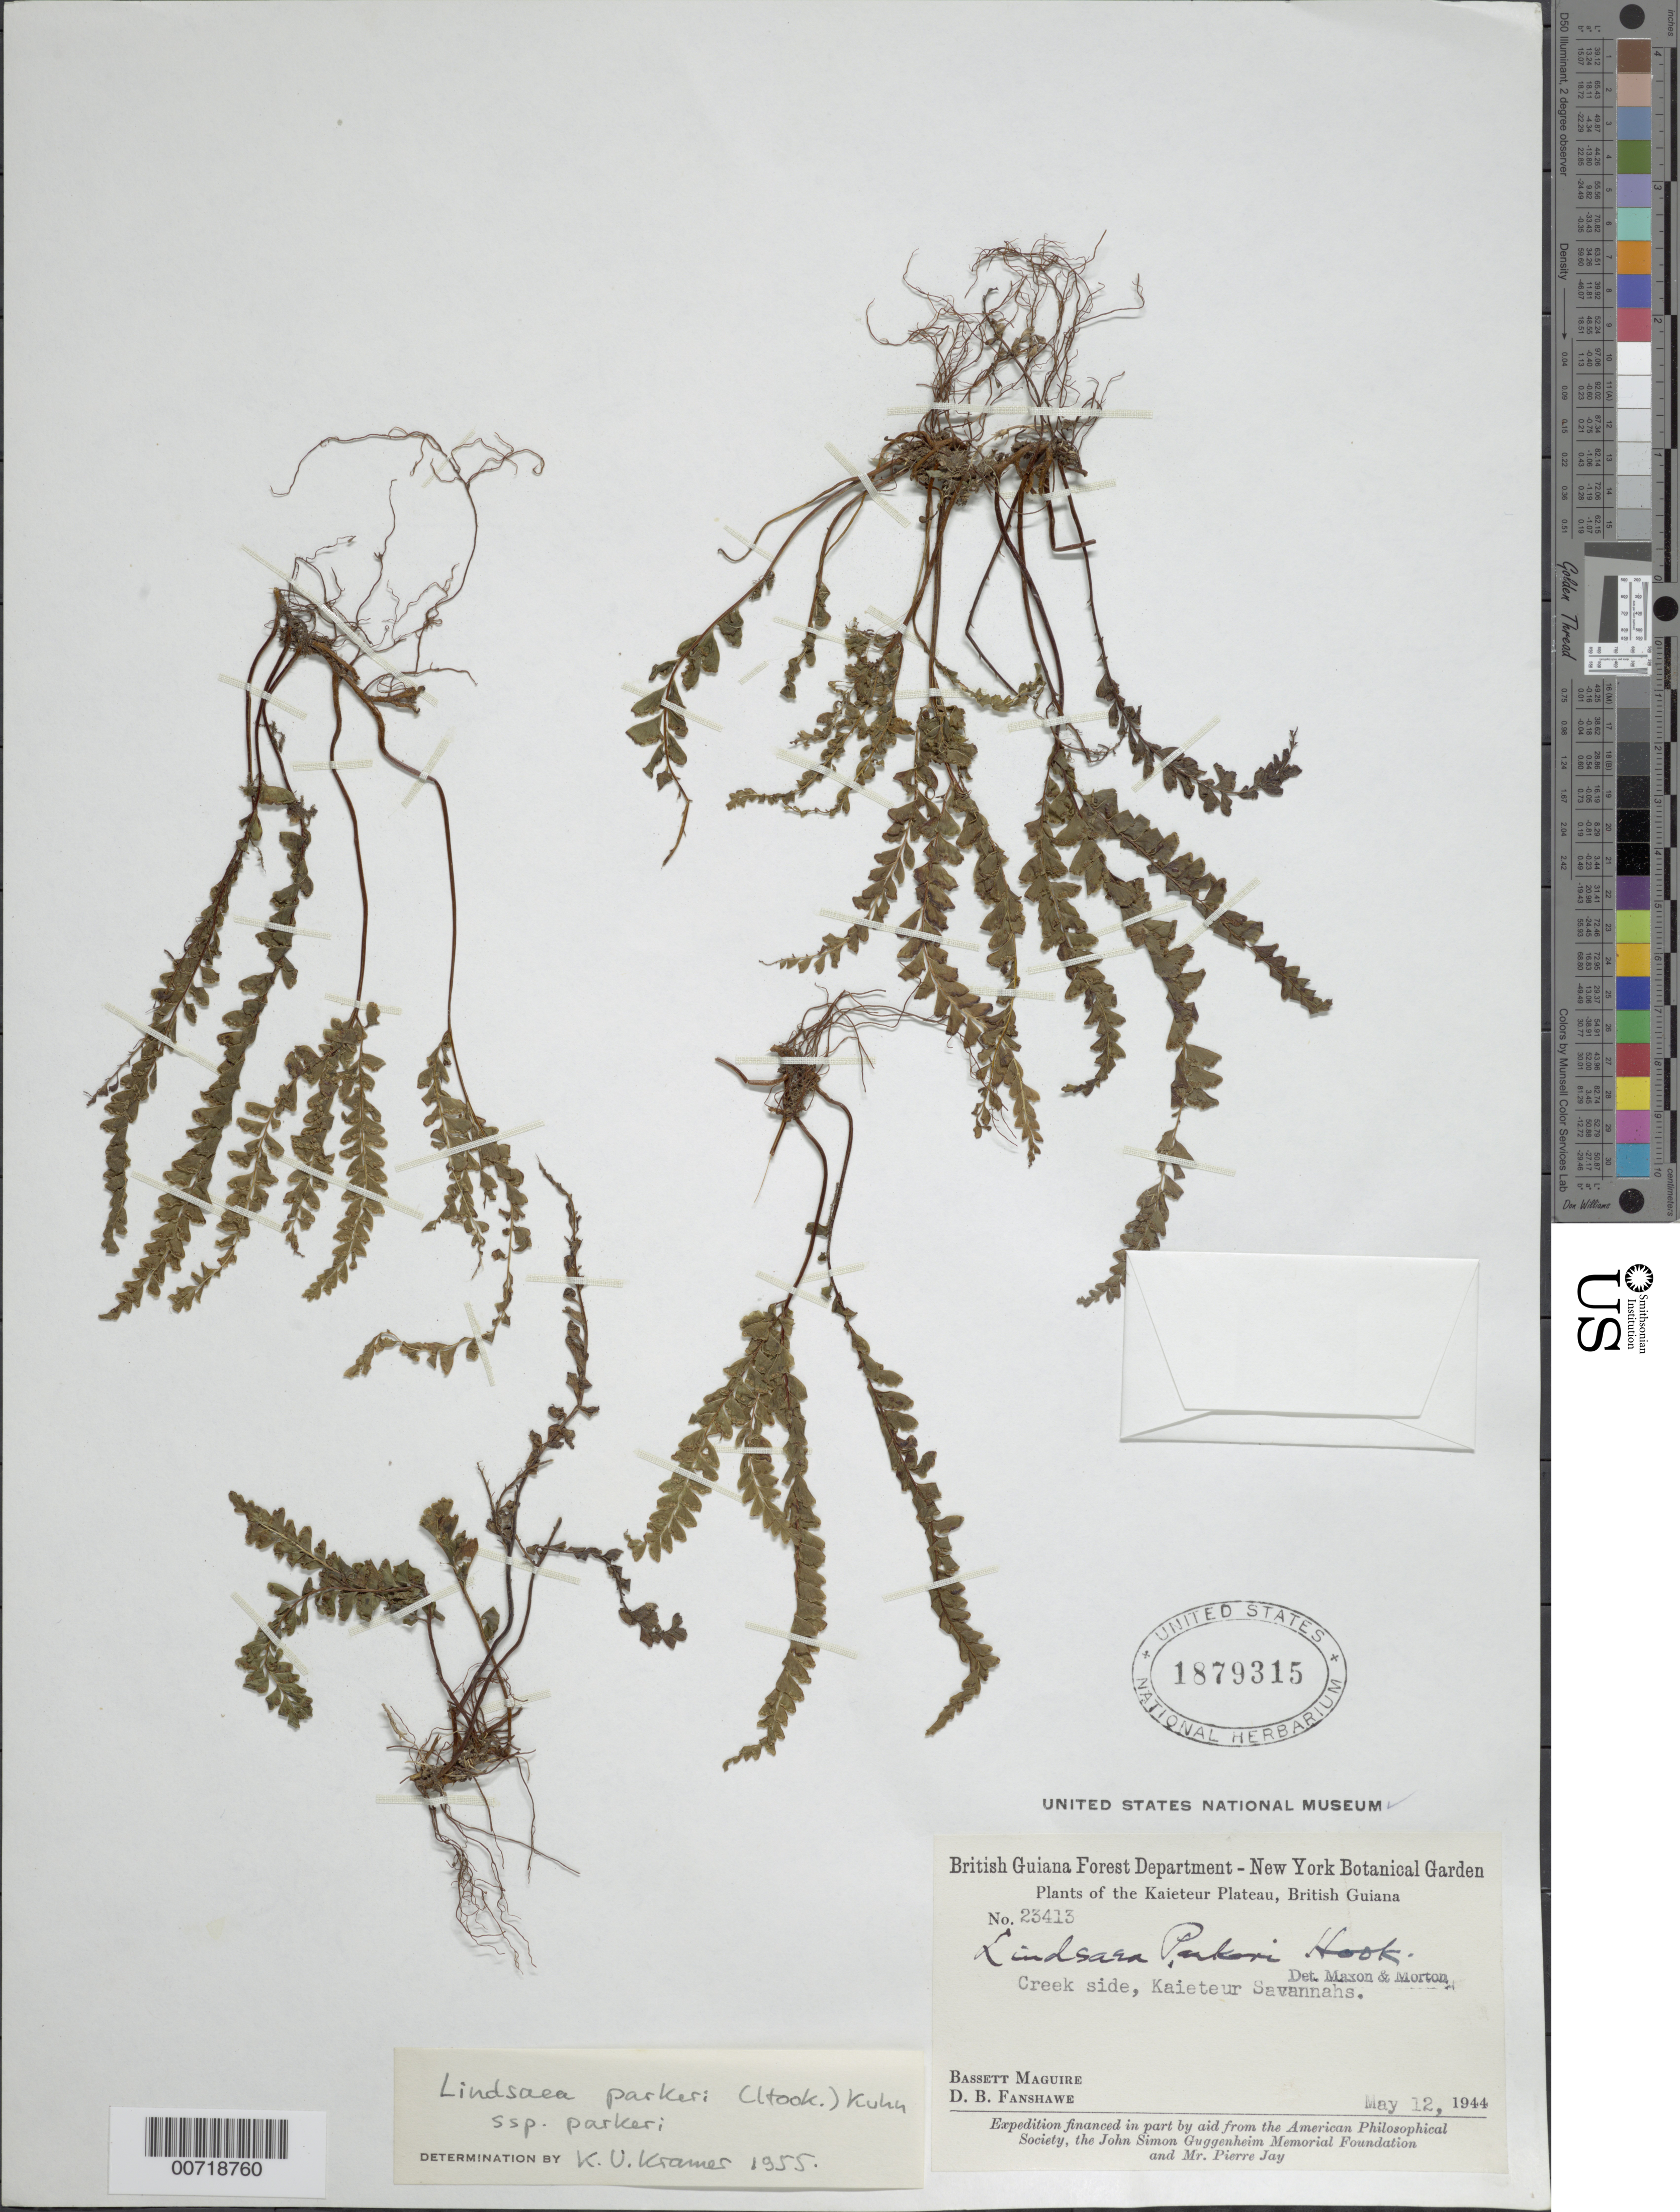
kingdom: Plantae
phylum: Tracheophyta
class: Polypodiopsida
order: Polypodiales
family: Lindsaeaceae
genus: Lindsaea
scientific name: Lindsaea parkeri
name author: (Hook.) Kuhn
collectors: B. Maguire & D. B. Fanshawe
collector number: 23413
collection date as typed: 12-May-44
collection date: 1944-05-12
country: Guyana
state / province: Potaro-Siparuni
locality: Kaieteur Plateau, Kaieteur Savannas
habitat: Along side of creek, savanna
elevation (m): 300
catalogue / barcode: US 1879315